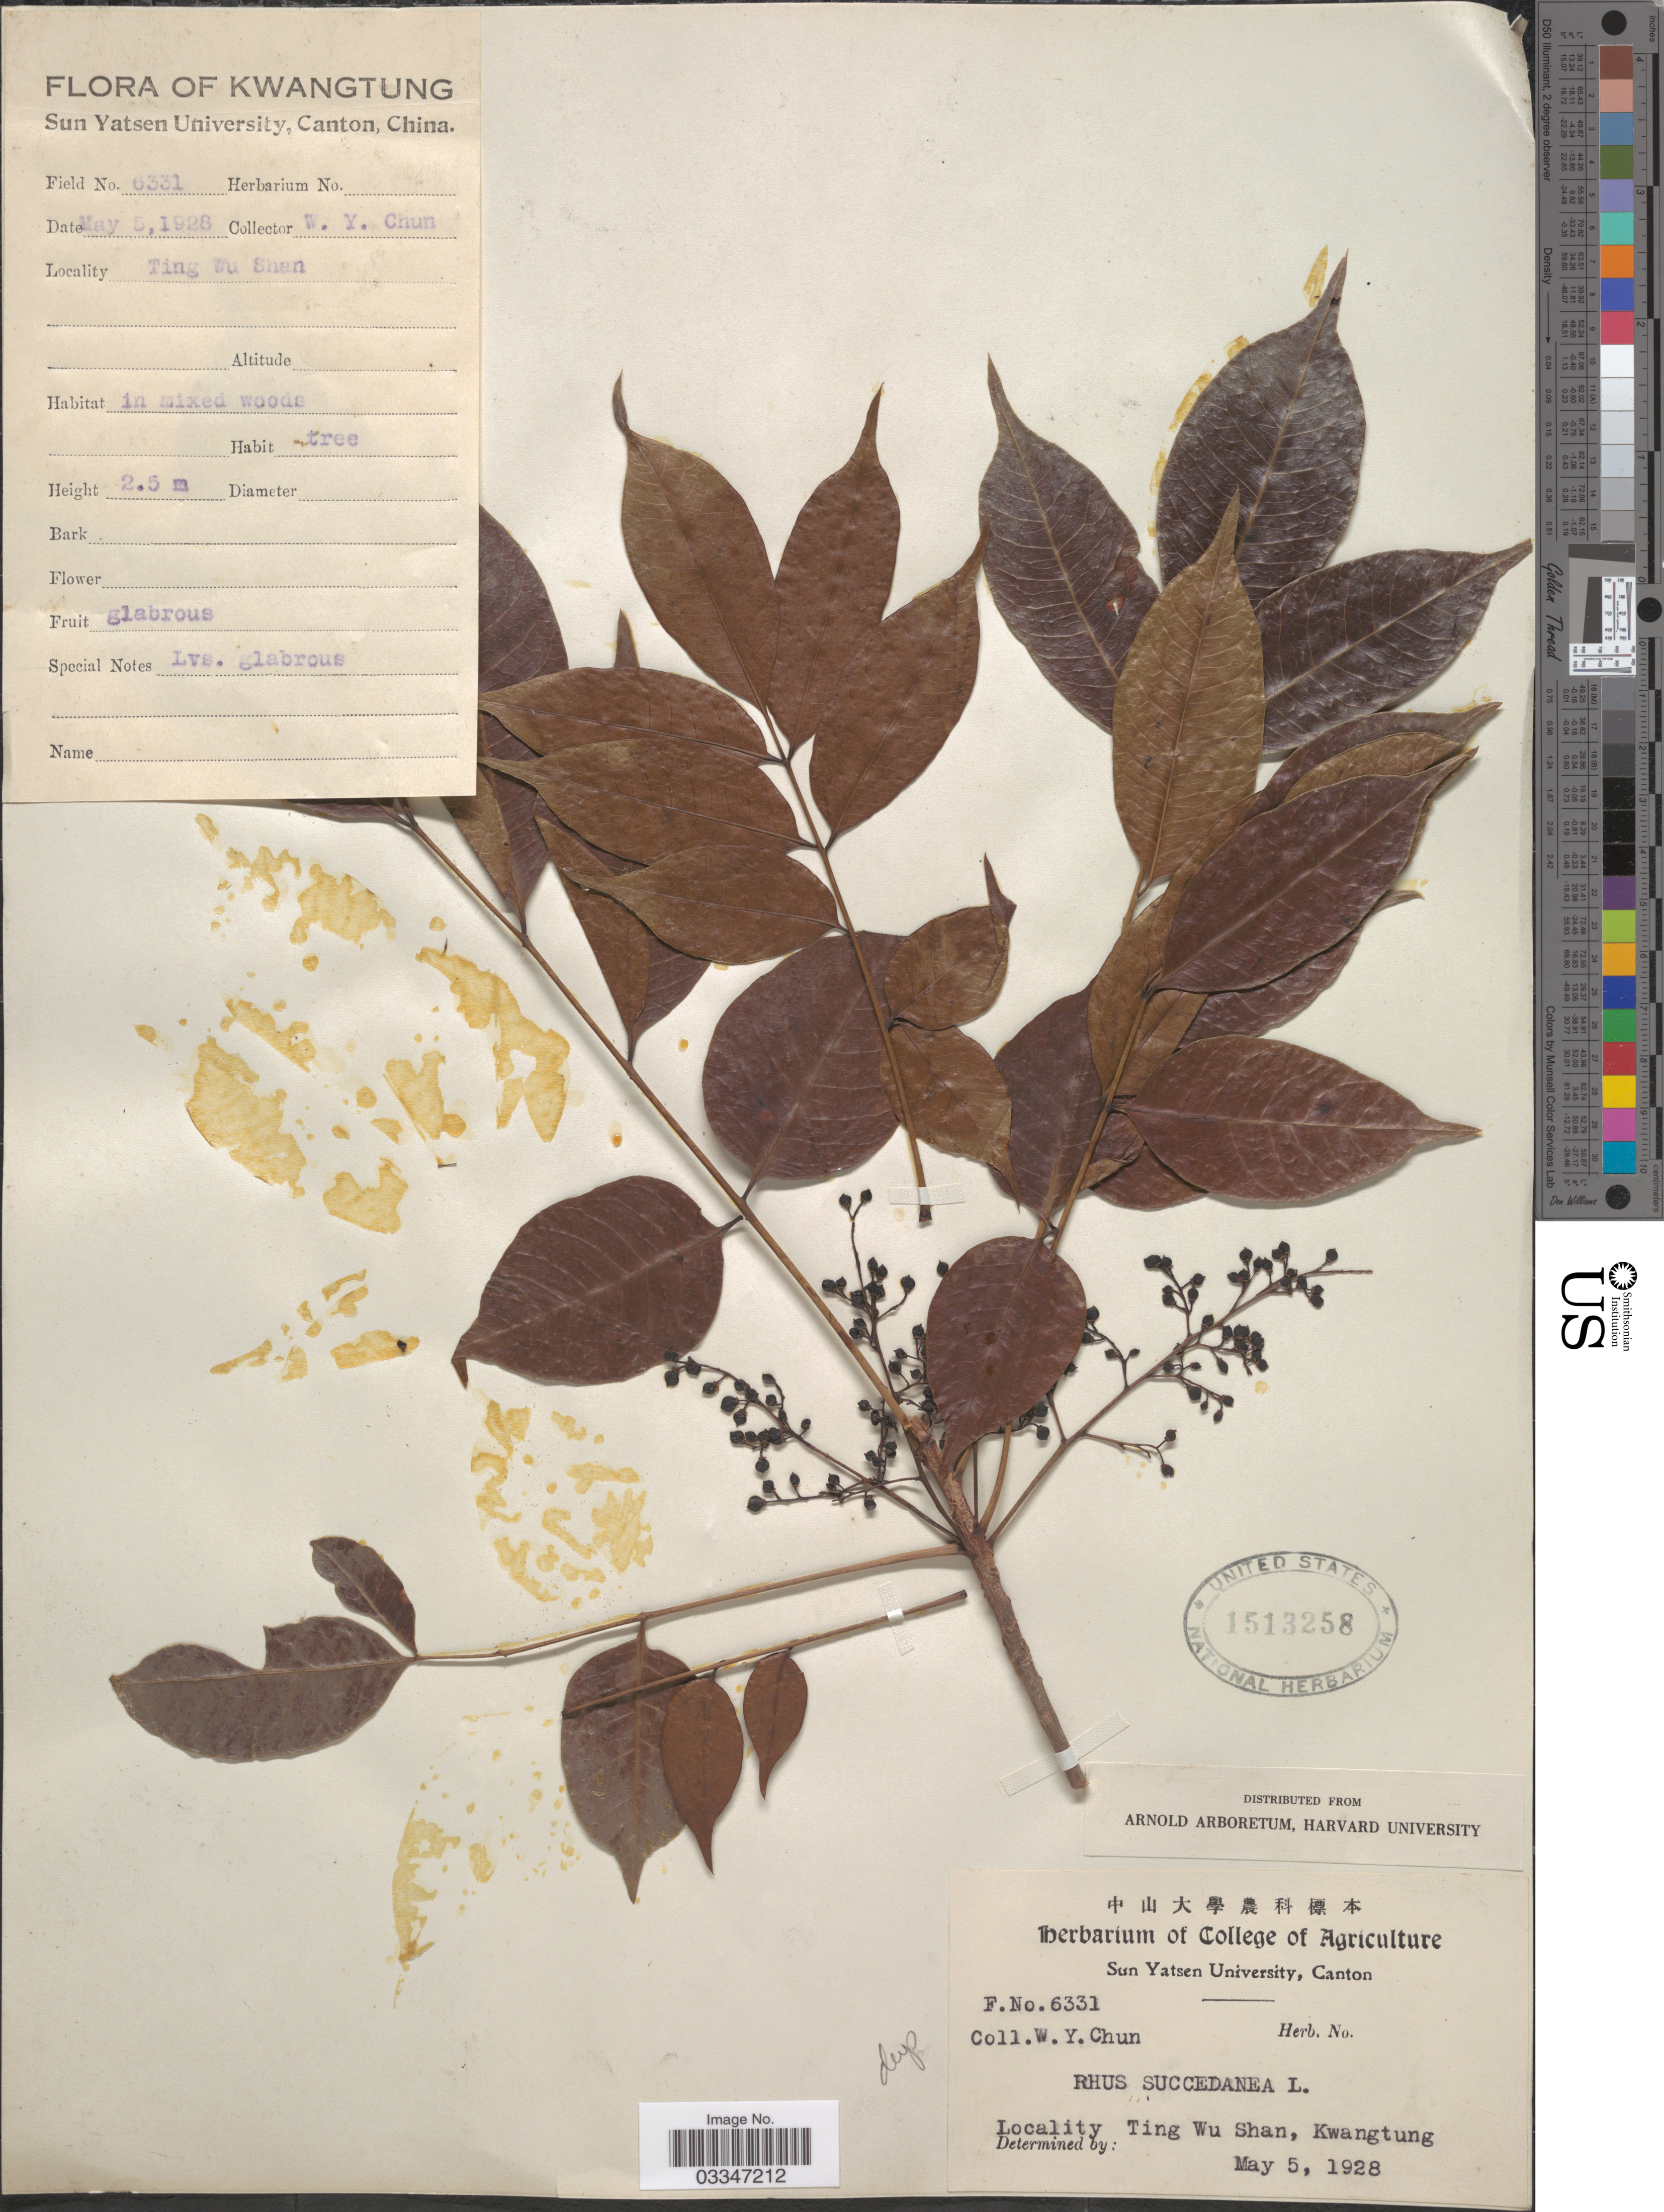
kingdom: Plantae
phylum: Tracheophyta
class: Magnoliopsida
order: Sapindales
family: Anacardiaceae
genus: Rhus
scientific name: Rhus succedanea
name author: L.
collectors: W. Y. Chun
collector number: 6331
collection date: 1928-05-05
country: China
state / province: Guangdong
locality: Ting Wu Shan, Kwangtung.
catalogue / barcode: US 1513258